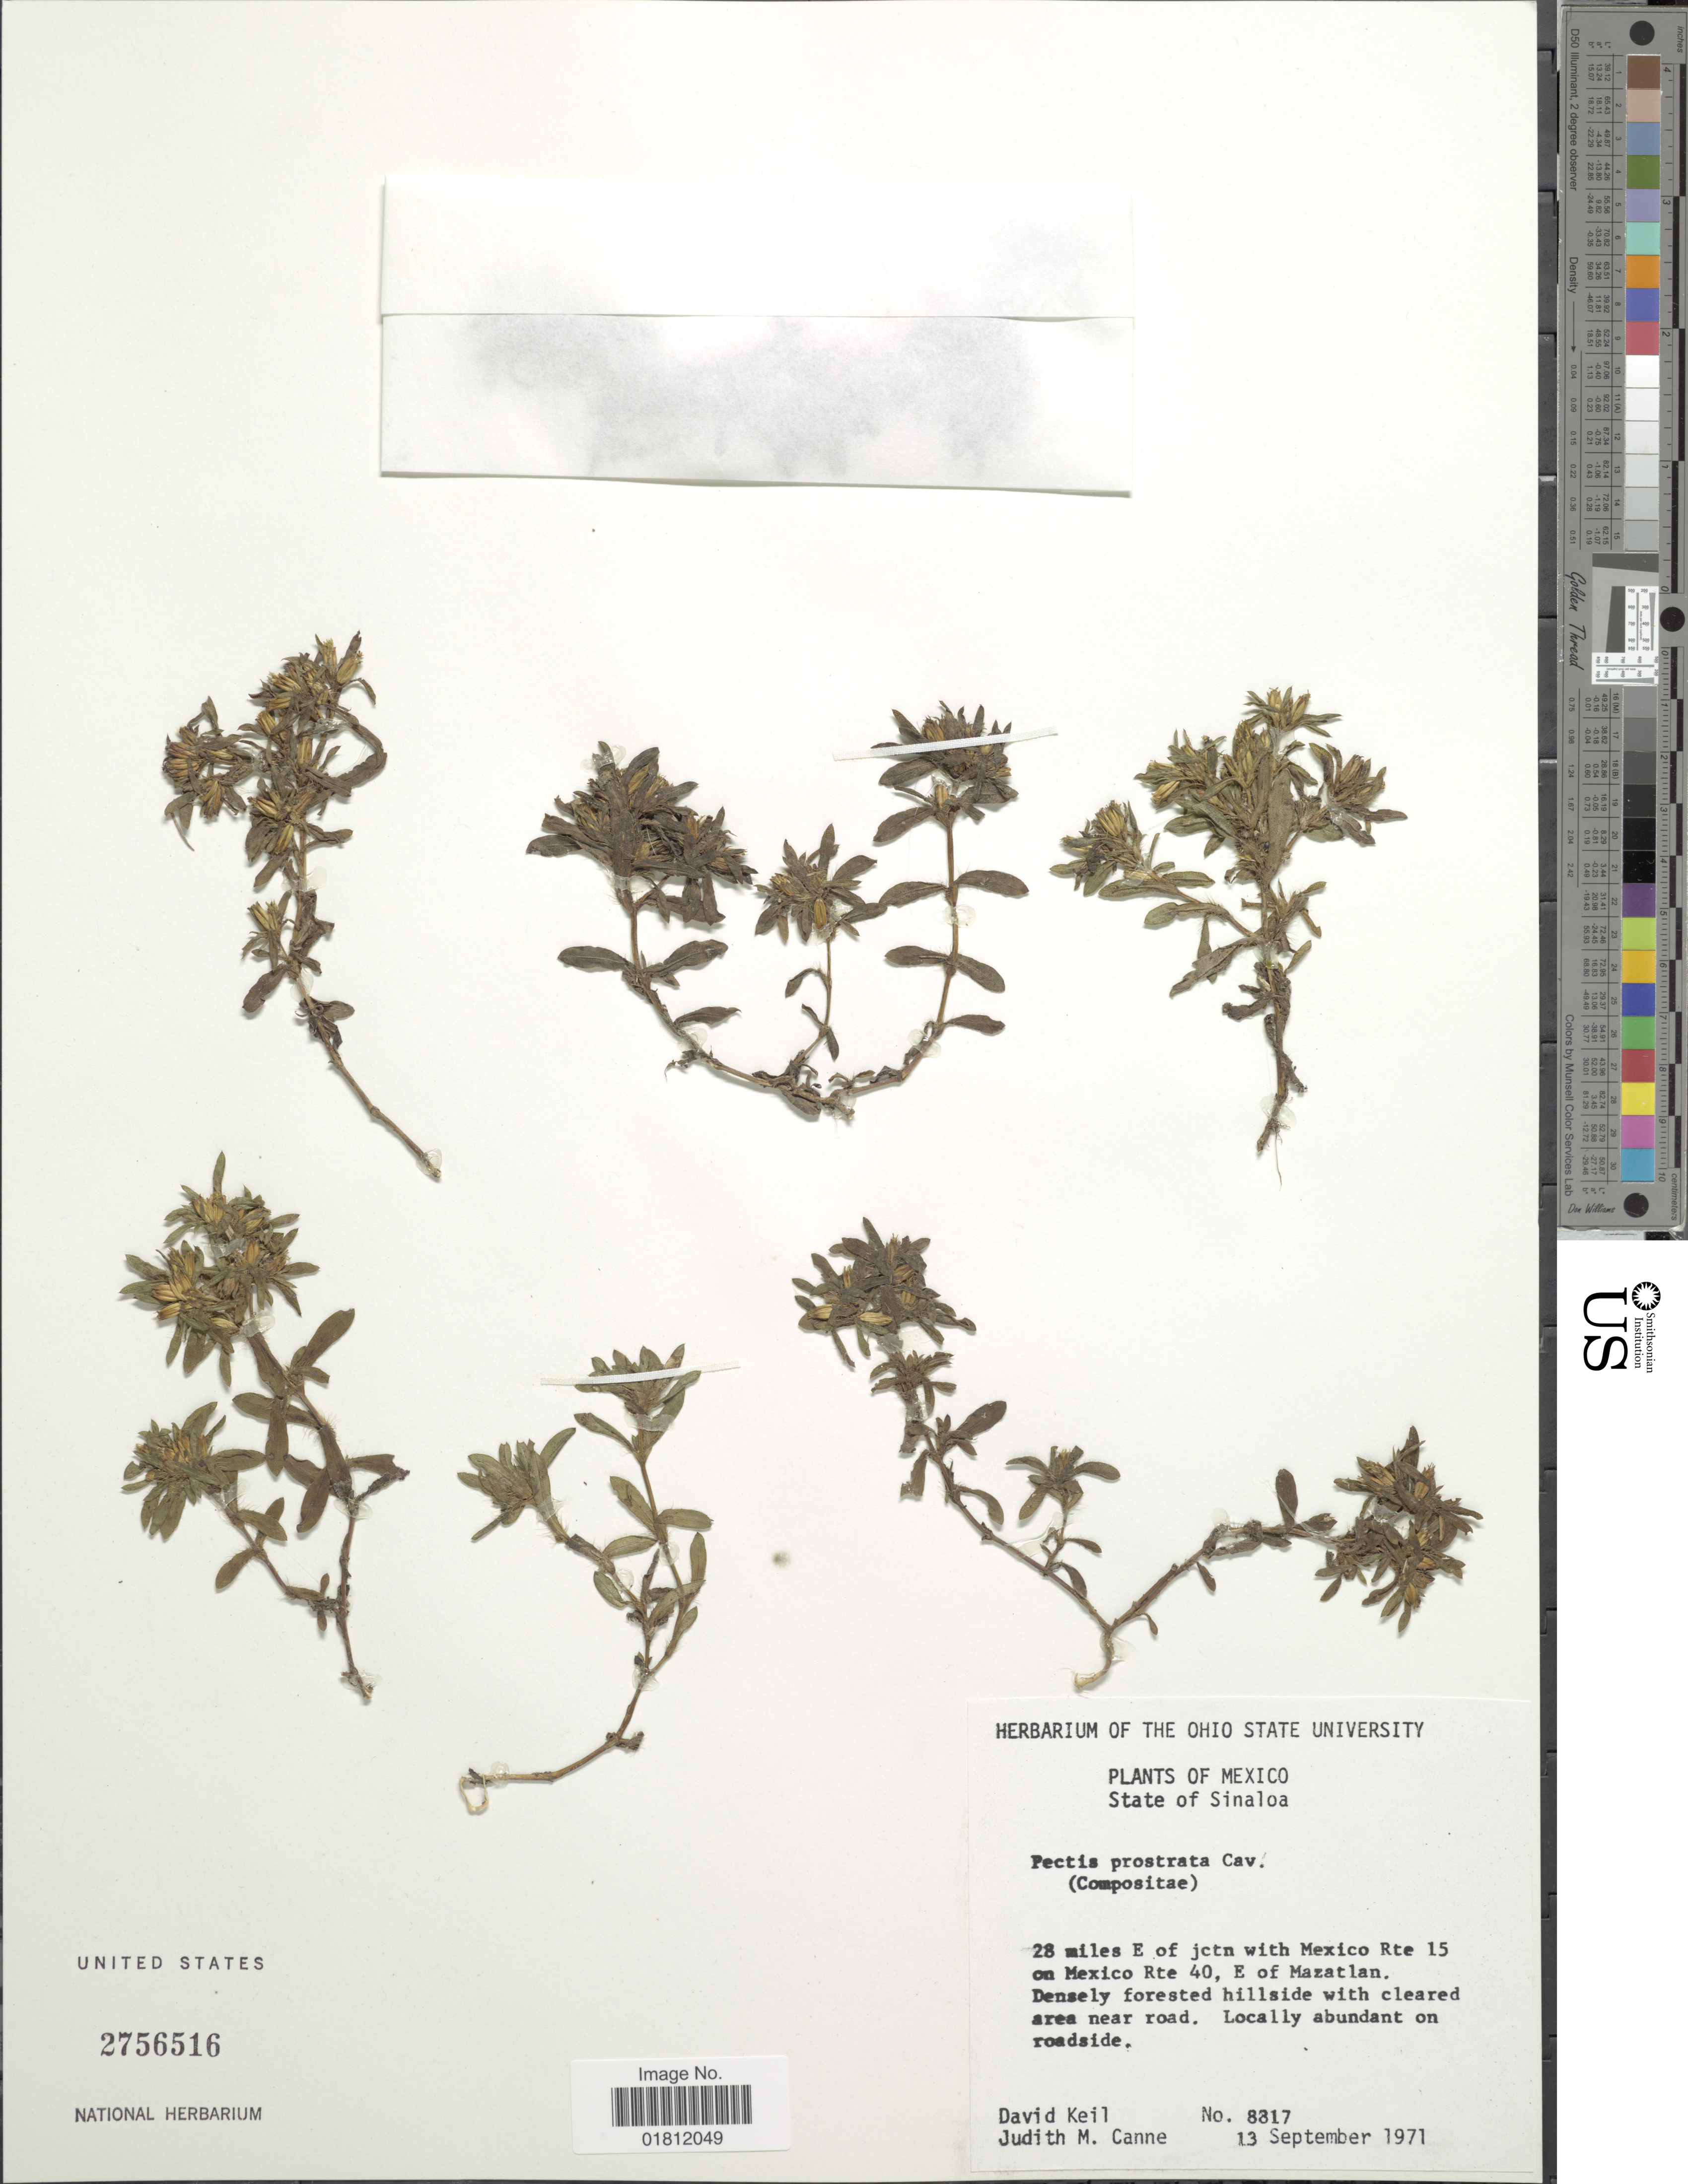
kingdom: Plantae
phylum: Tracheophyta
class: Magnoliopsida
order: Asterales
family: Asteraceae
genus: Pectis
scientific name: Pectis prostrata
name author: Cav.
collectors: D. J. Keil & J. M. Canne-Hilliker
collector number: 8317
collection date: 1971-09-13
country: Mexico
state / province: Sinaloa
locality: State of Sinaloa. 28 miles E of jctn with Mexico Rte 15 on Mexico Rte 40, E of Mazatlan.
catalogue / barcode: US 2756516